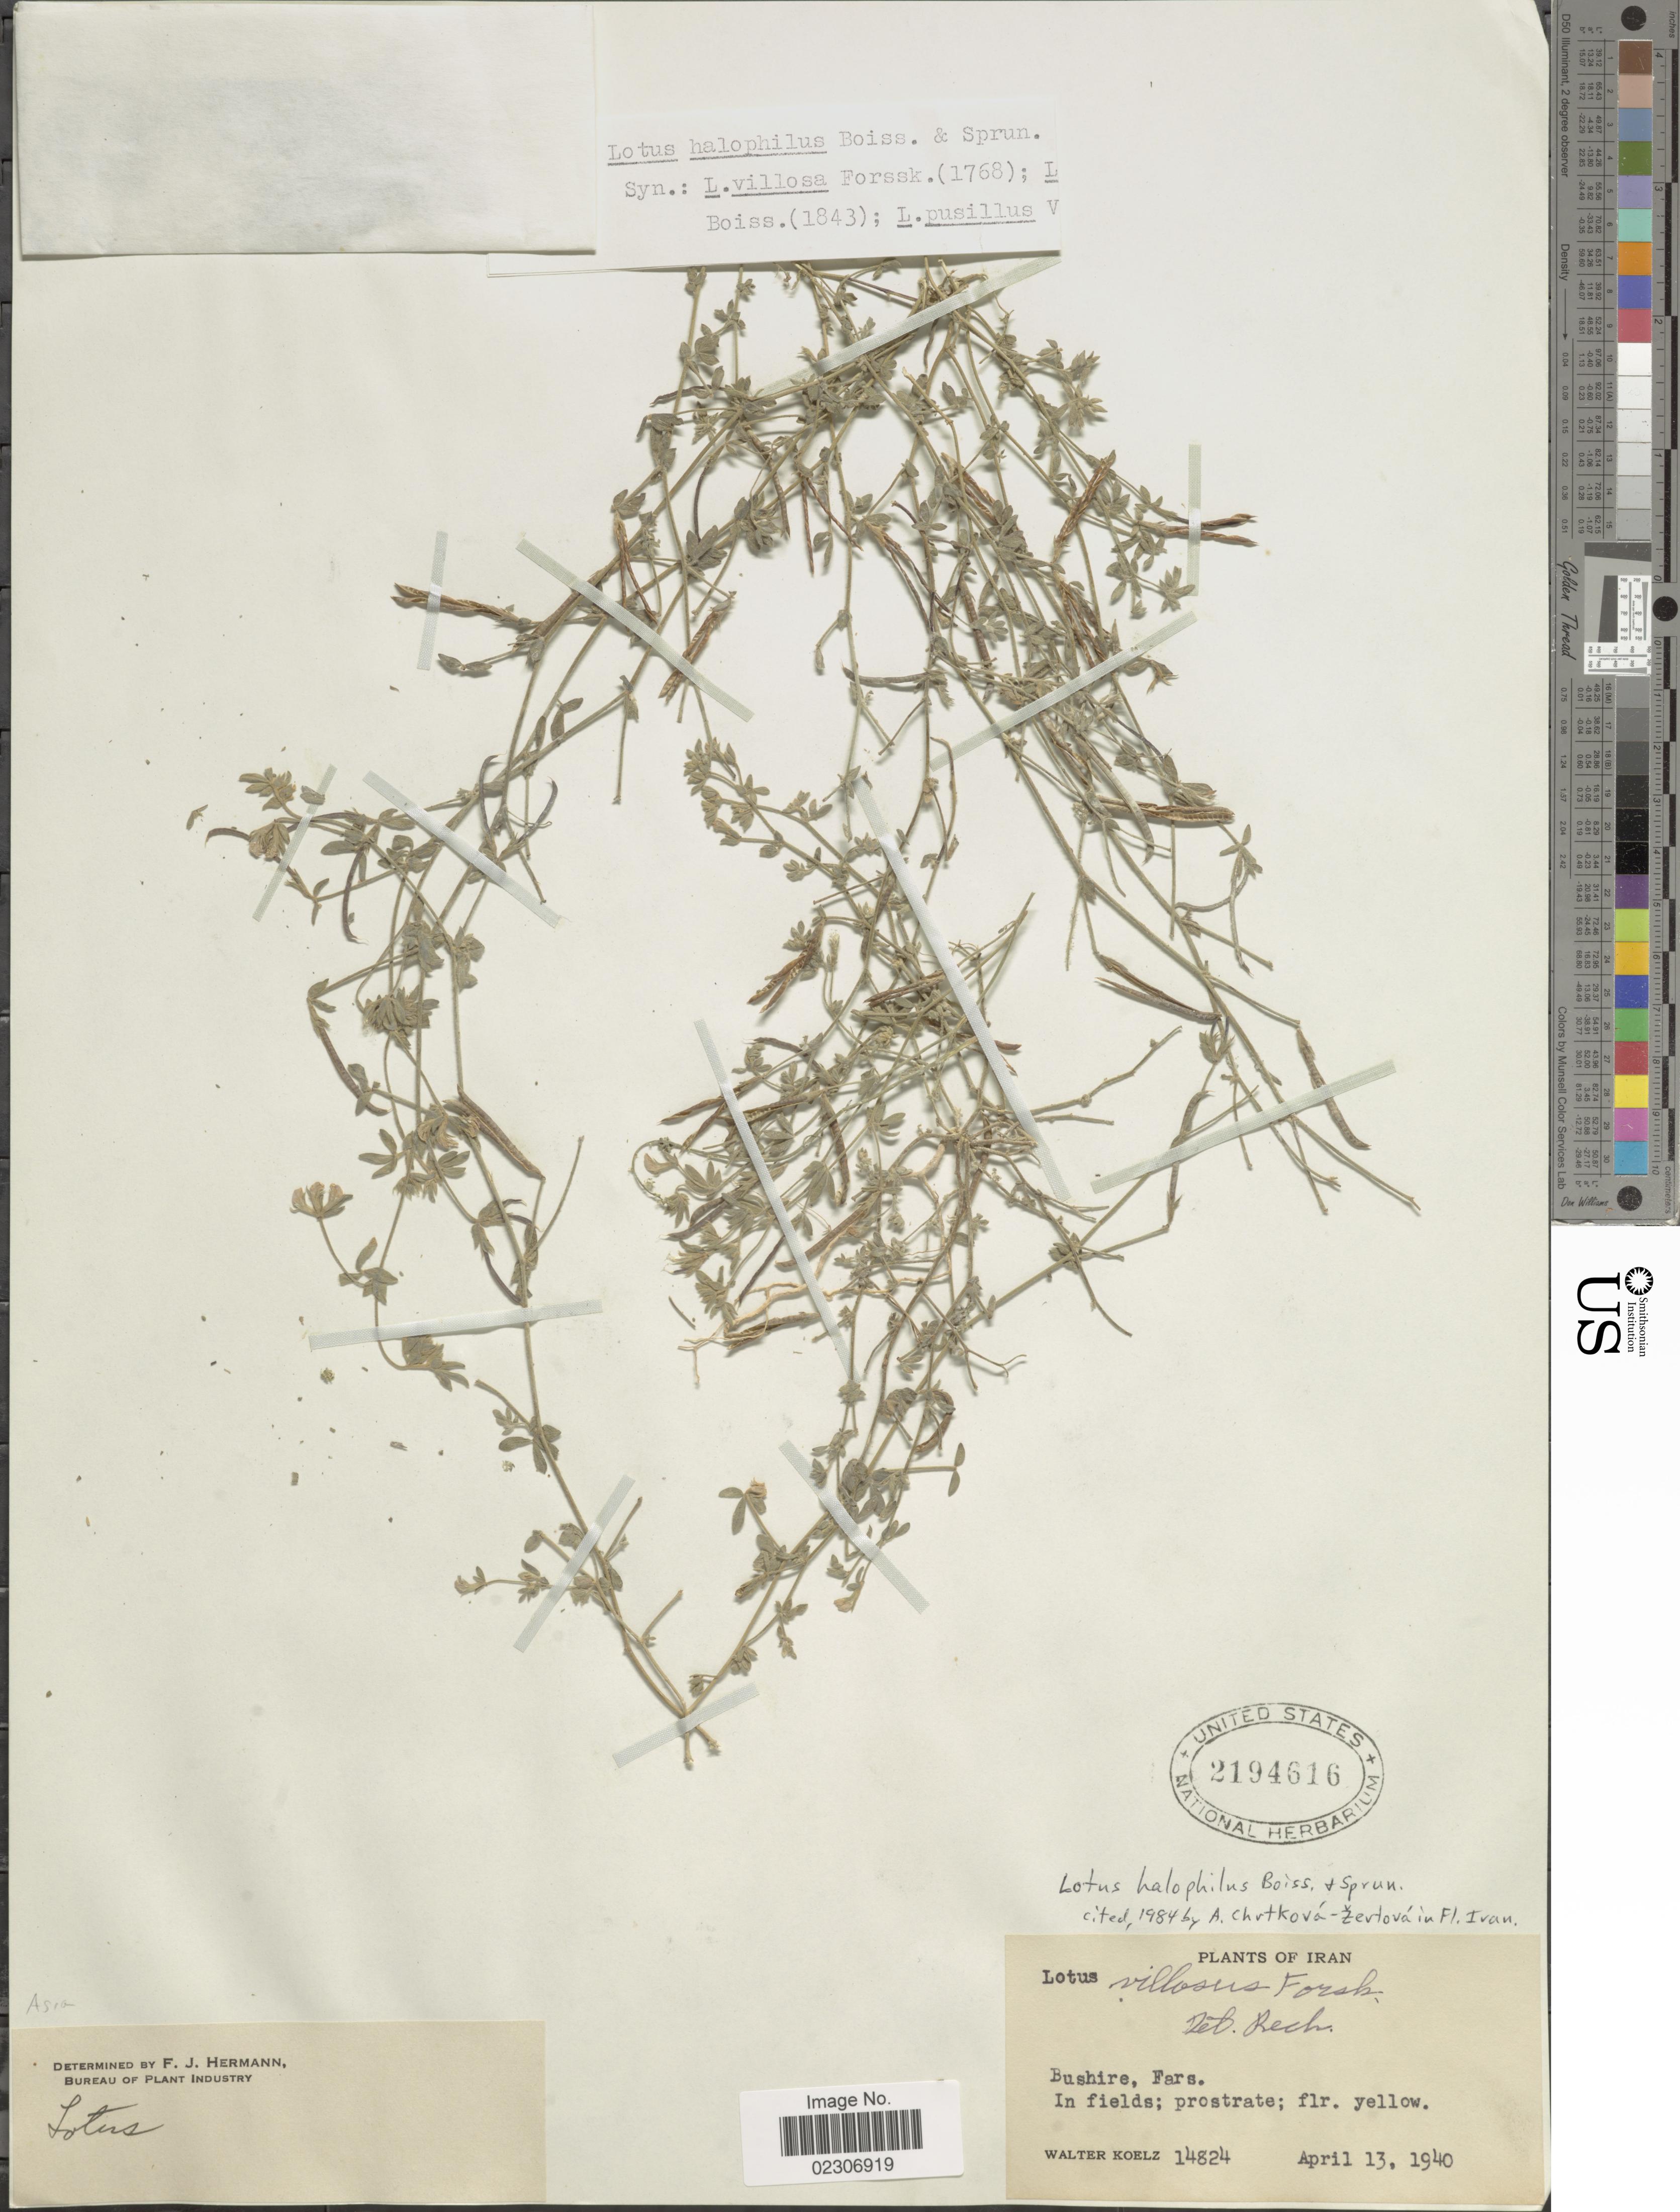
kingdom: Plantae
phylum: Tracheophyta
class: Magnoliopsida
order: Fabales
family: Fabaceae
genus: Lotus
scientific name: Lotus halophilus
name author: Boiss. & Spruner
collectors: W. N. Koelz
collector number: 14824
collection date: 1940-04-13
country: Iran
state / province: Fars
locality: Bushire, In fields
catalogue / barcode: US 2194616